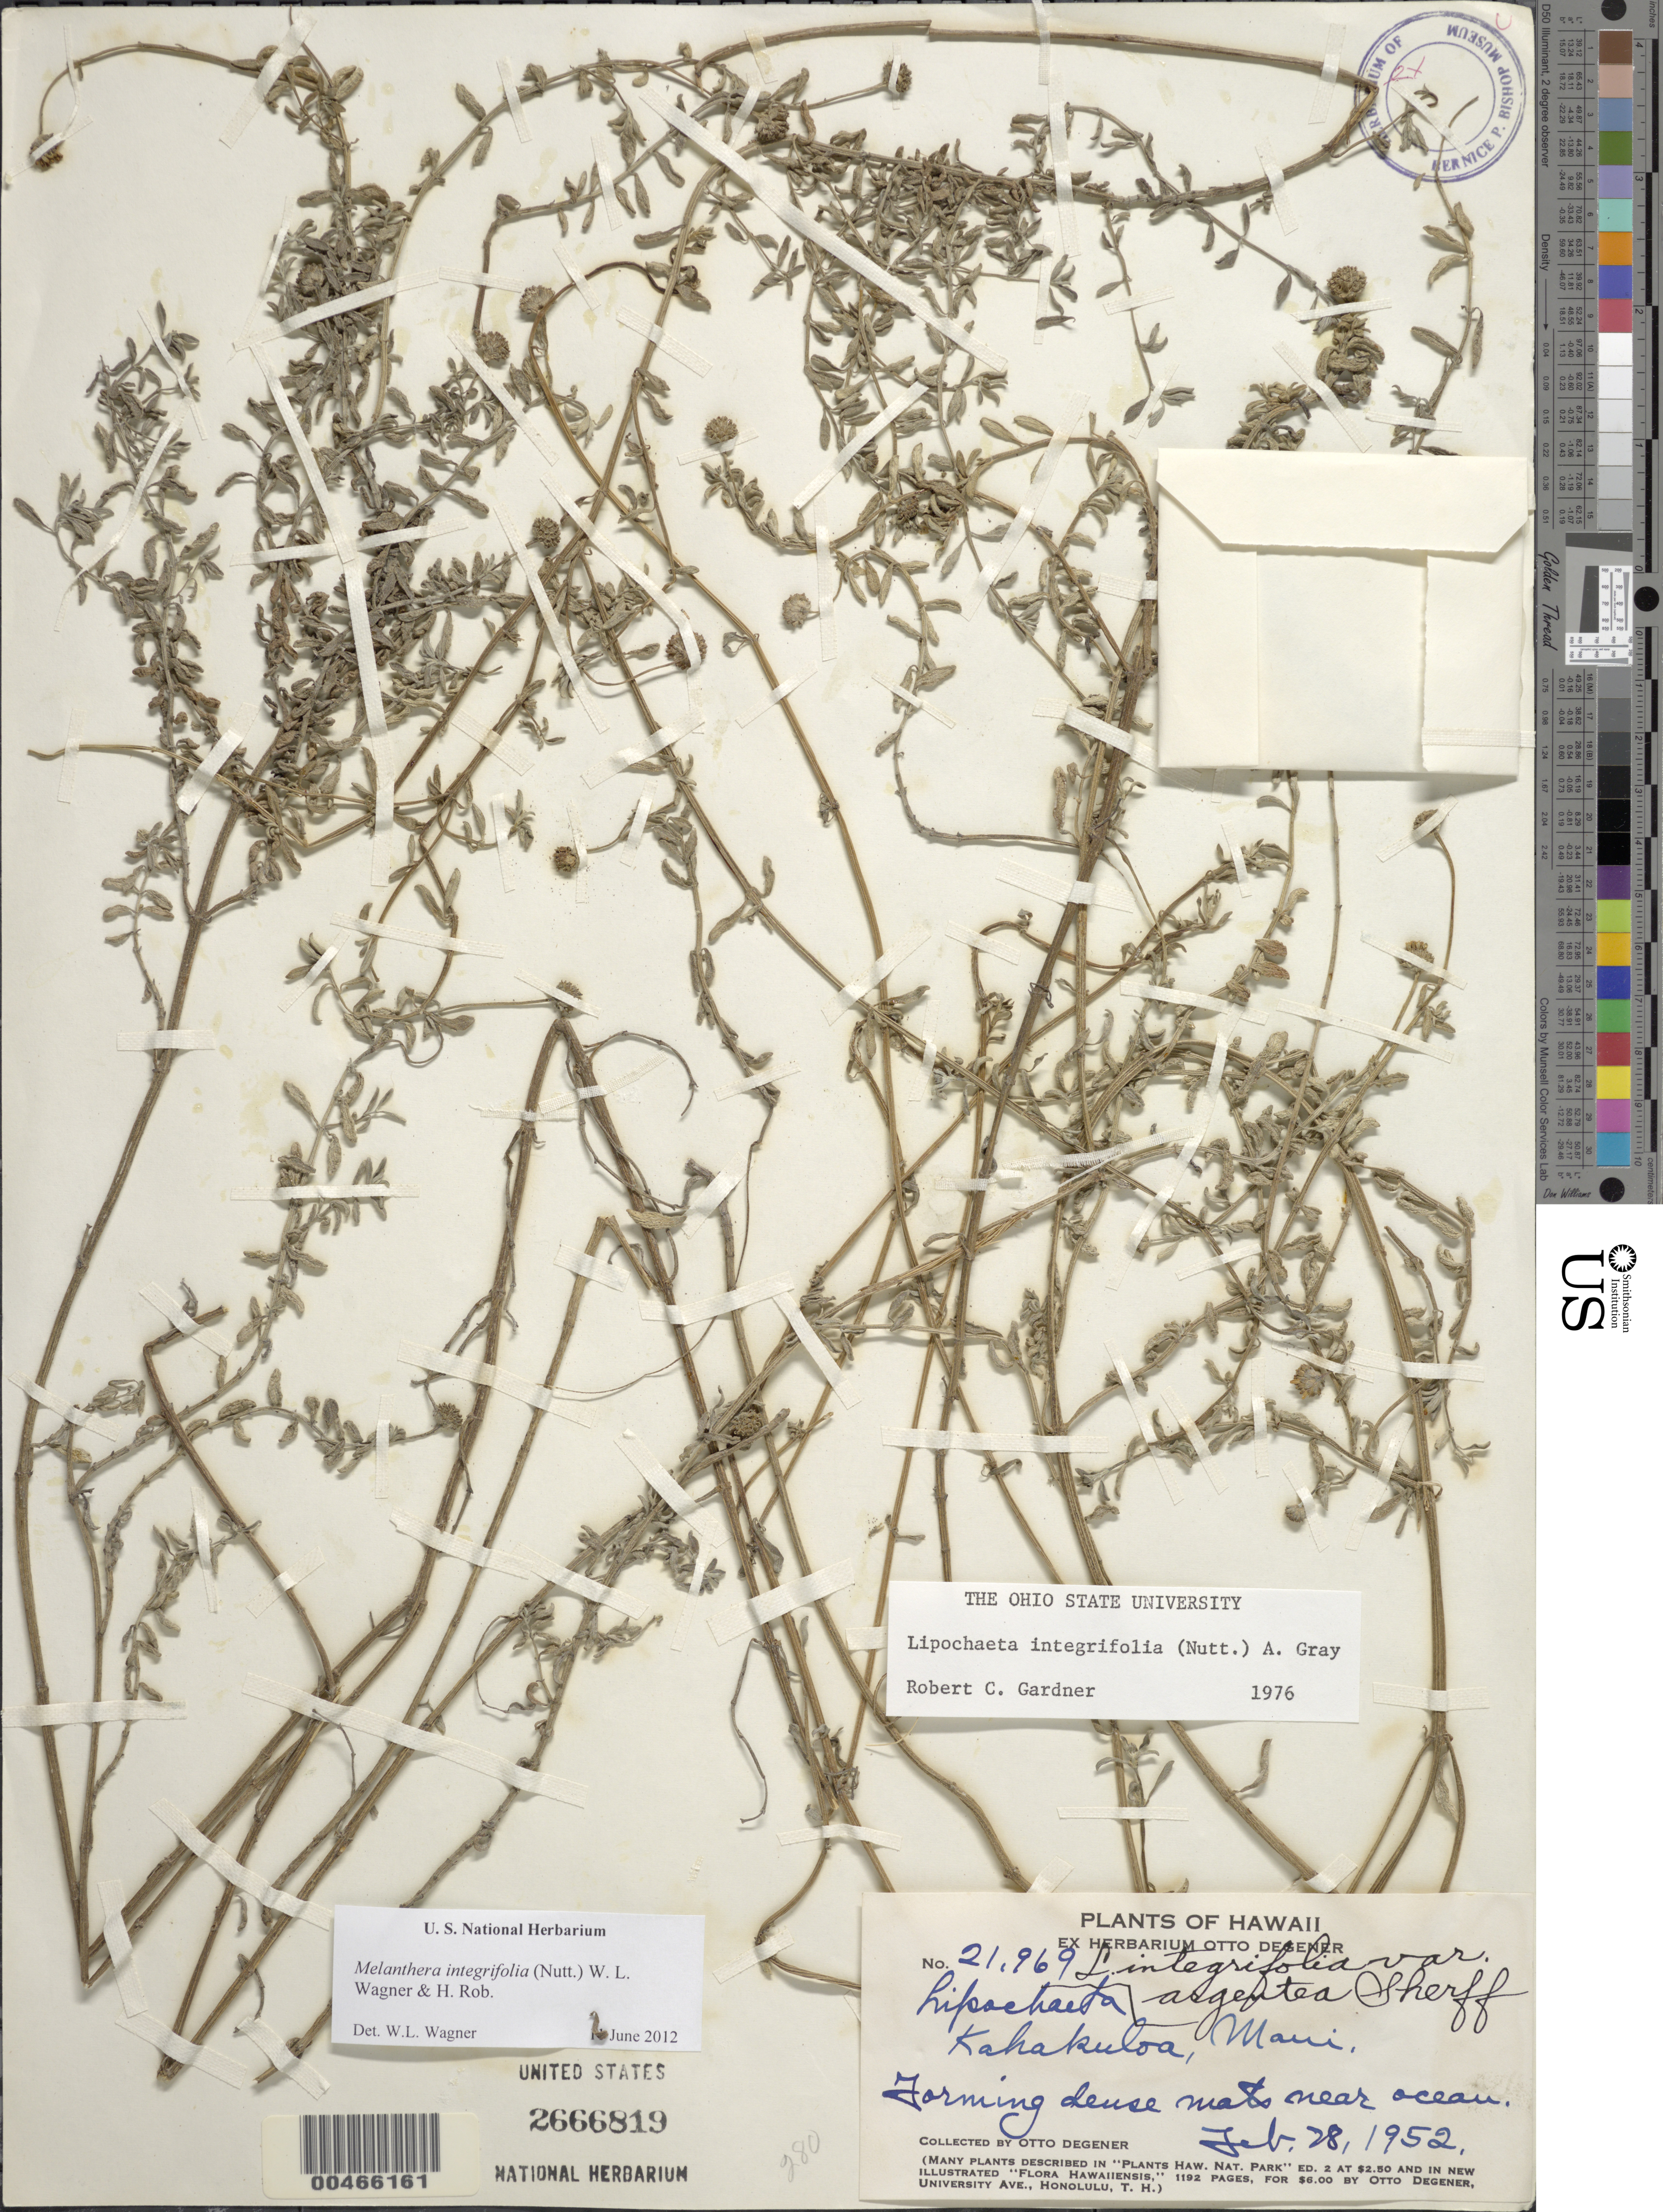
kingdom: Plantae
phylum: Tracheophyta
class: Magnoliopsida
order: Asterales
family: Asteraceae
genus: Wollastonia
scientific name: Wollastonia integrifolia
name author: (Nutt.) Orchard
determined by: Wagner, W. L., (BOT), Smithsonian Institution - National Museum of Natural History (UNITED STATES)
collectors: O. Degener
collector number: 21969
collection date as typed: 28 Feb 1952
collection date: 1952-02-28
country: United States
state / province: Hawaii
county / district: Maui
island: Maui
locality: Kahakuloa, near ocean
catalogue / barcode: US 2666819